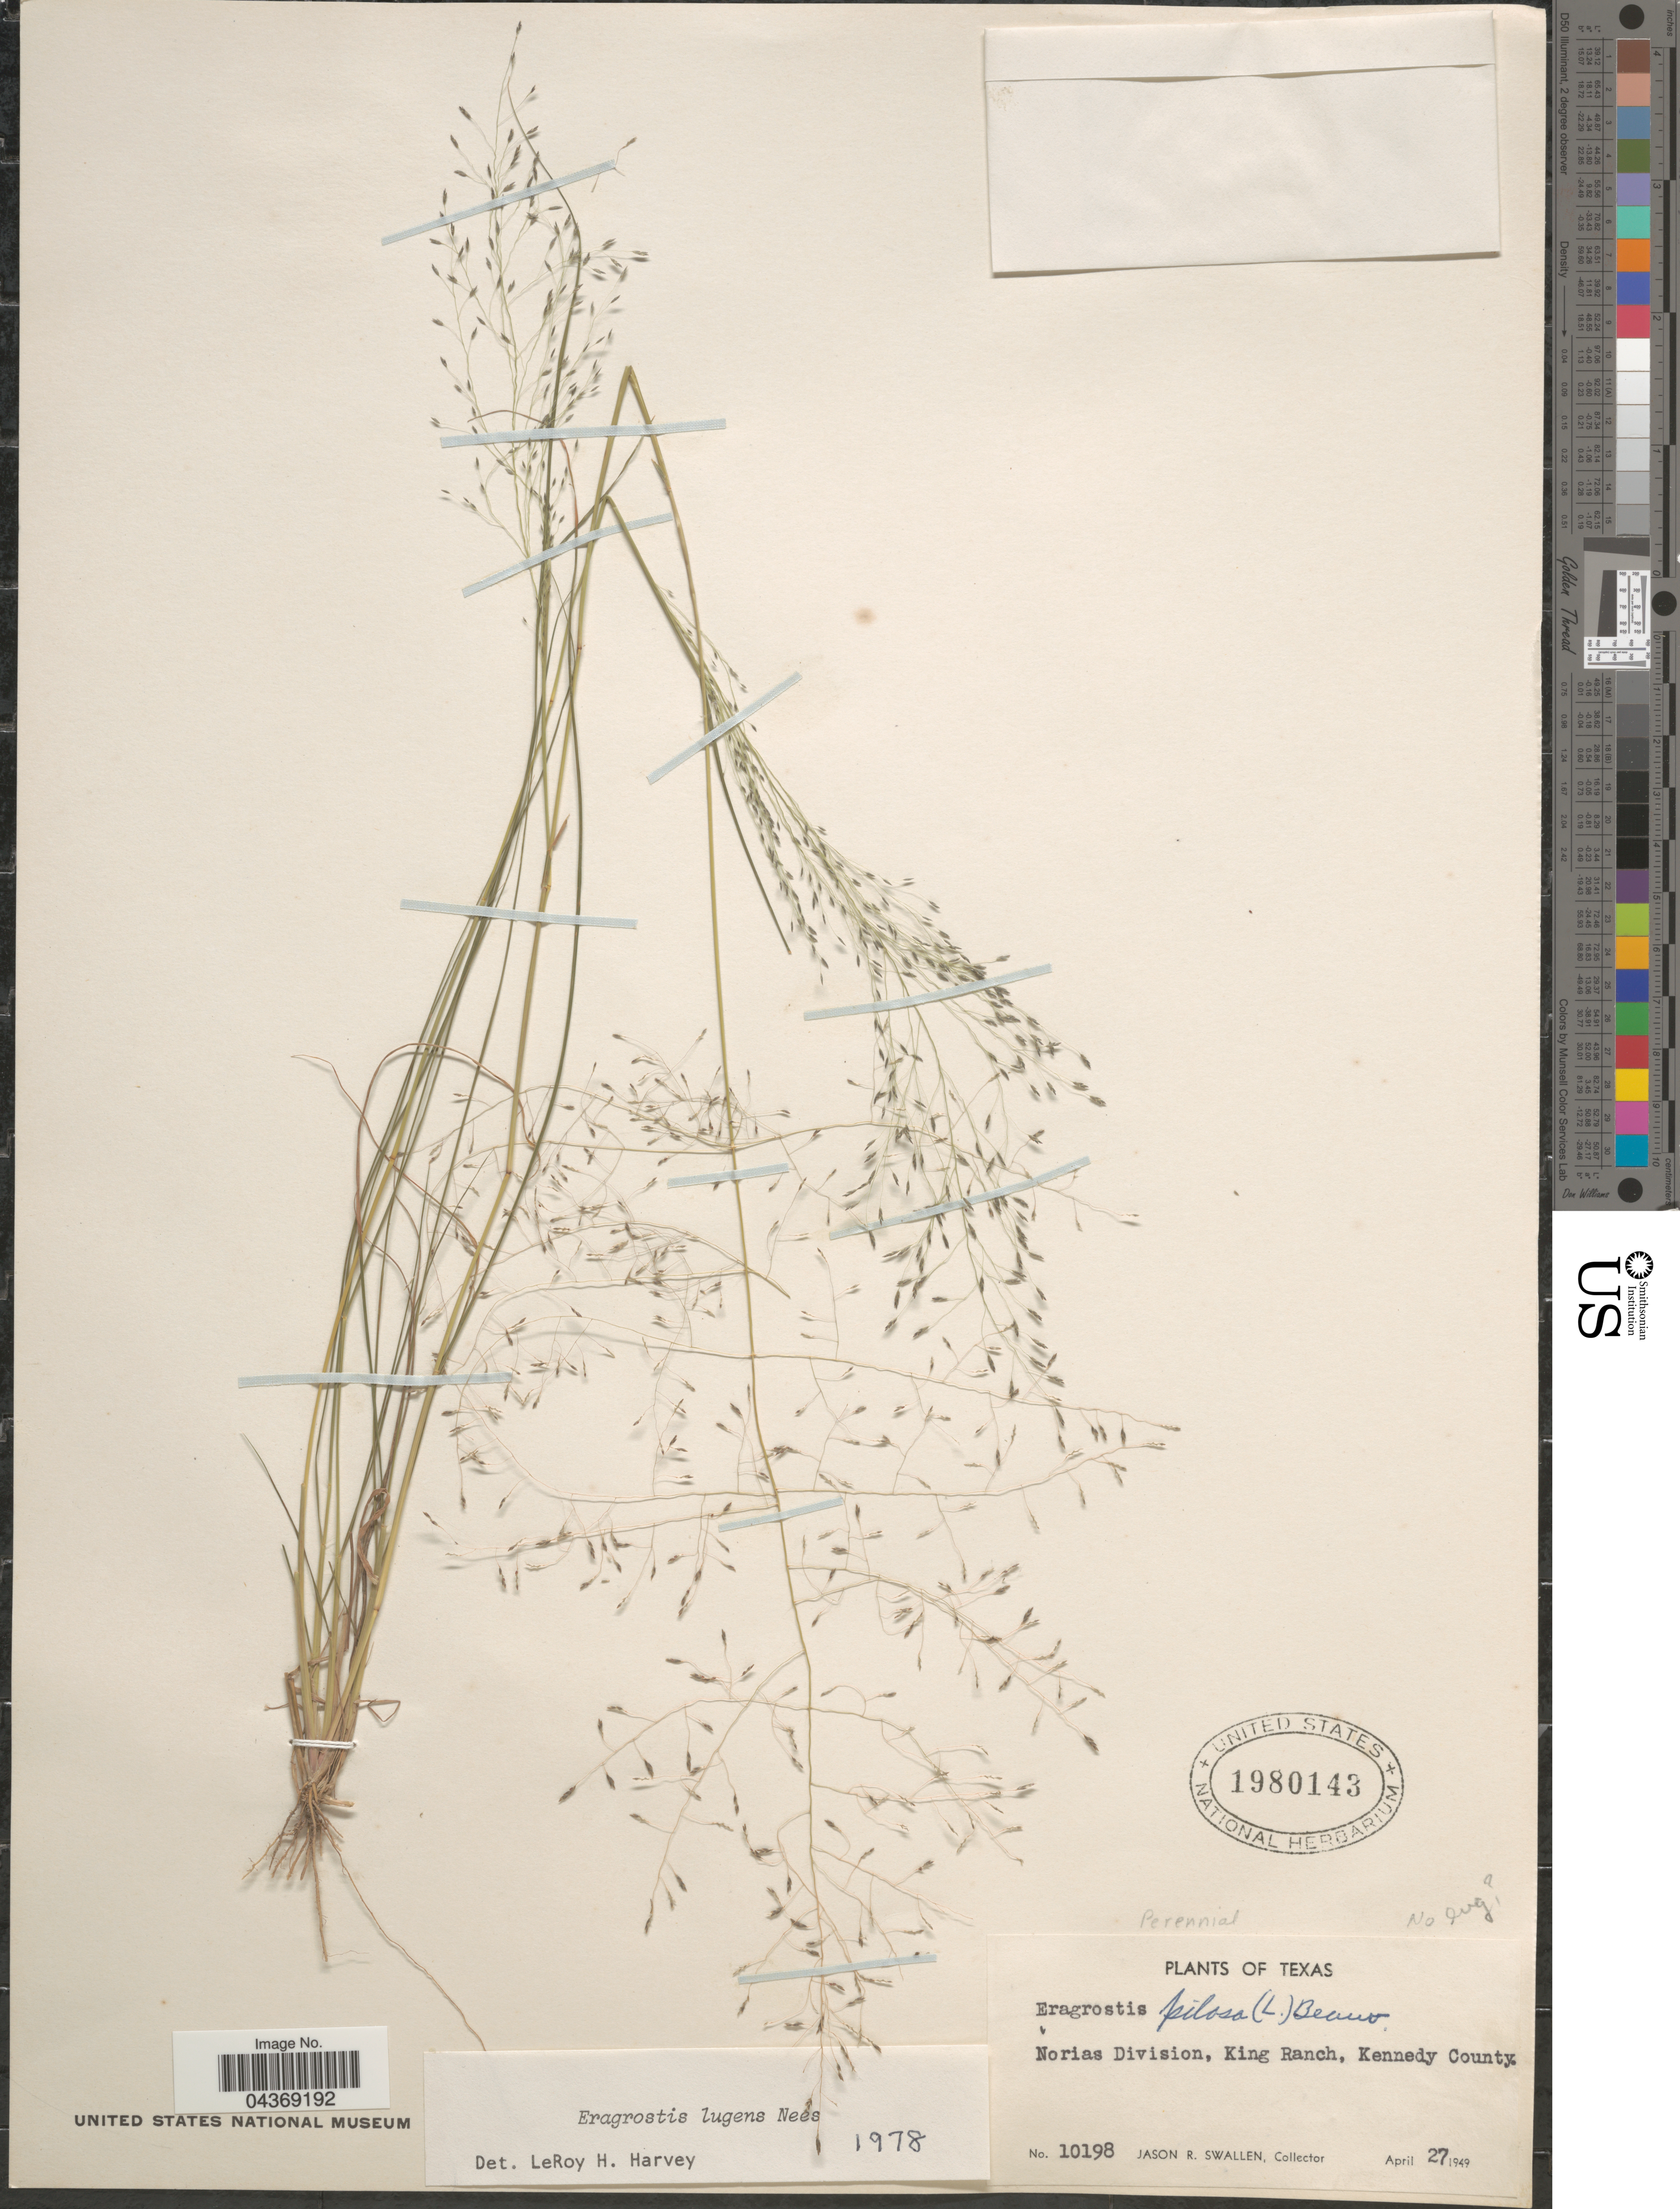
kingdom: Plantae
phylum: Tracheophyta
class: Liliopsida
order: Poales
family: Poaceae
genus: Eragrostis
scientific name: Eragrostis intermedia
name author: Hitchc.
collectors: J. R. Swallen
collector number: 10198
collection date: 1949-04-27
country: United States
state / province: Texas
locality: Norias Division, King Ranch, Kennedy County.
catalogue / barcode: US 1980143